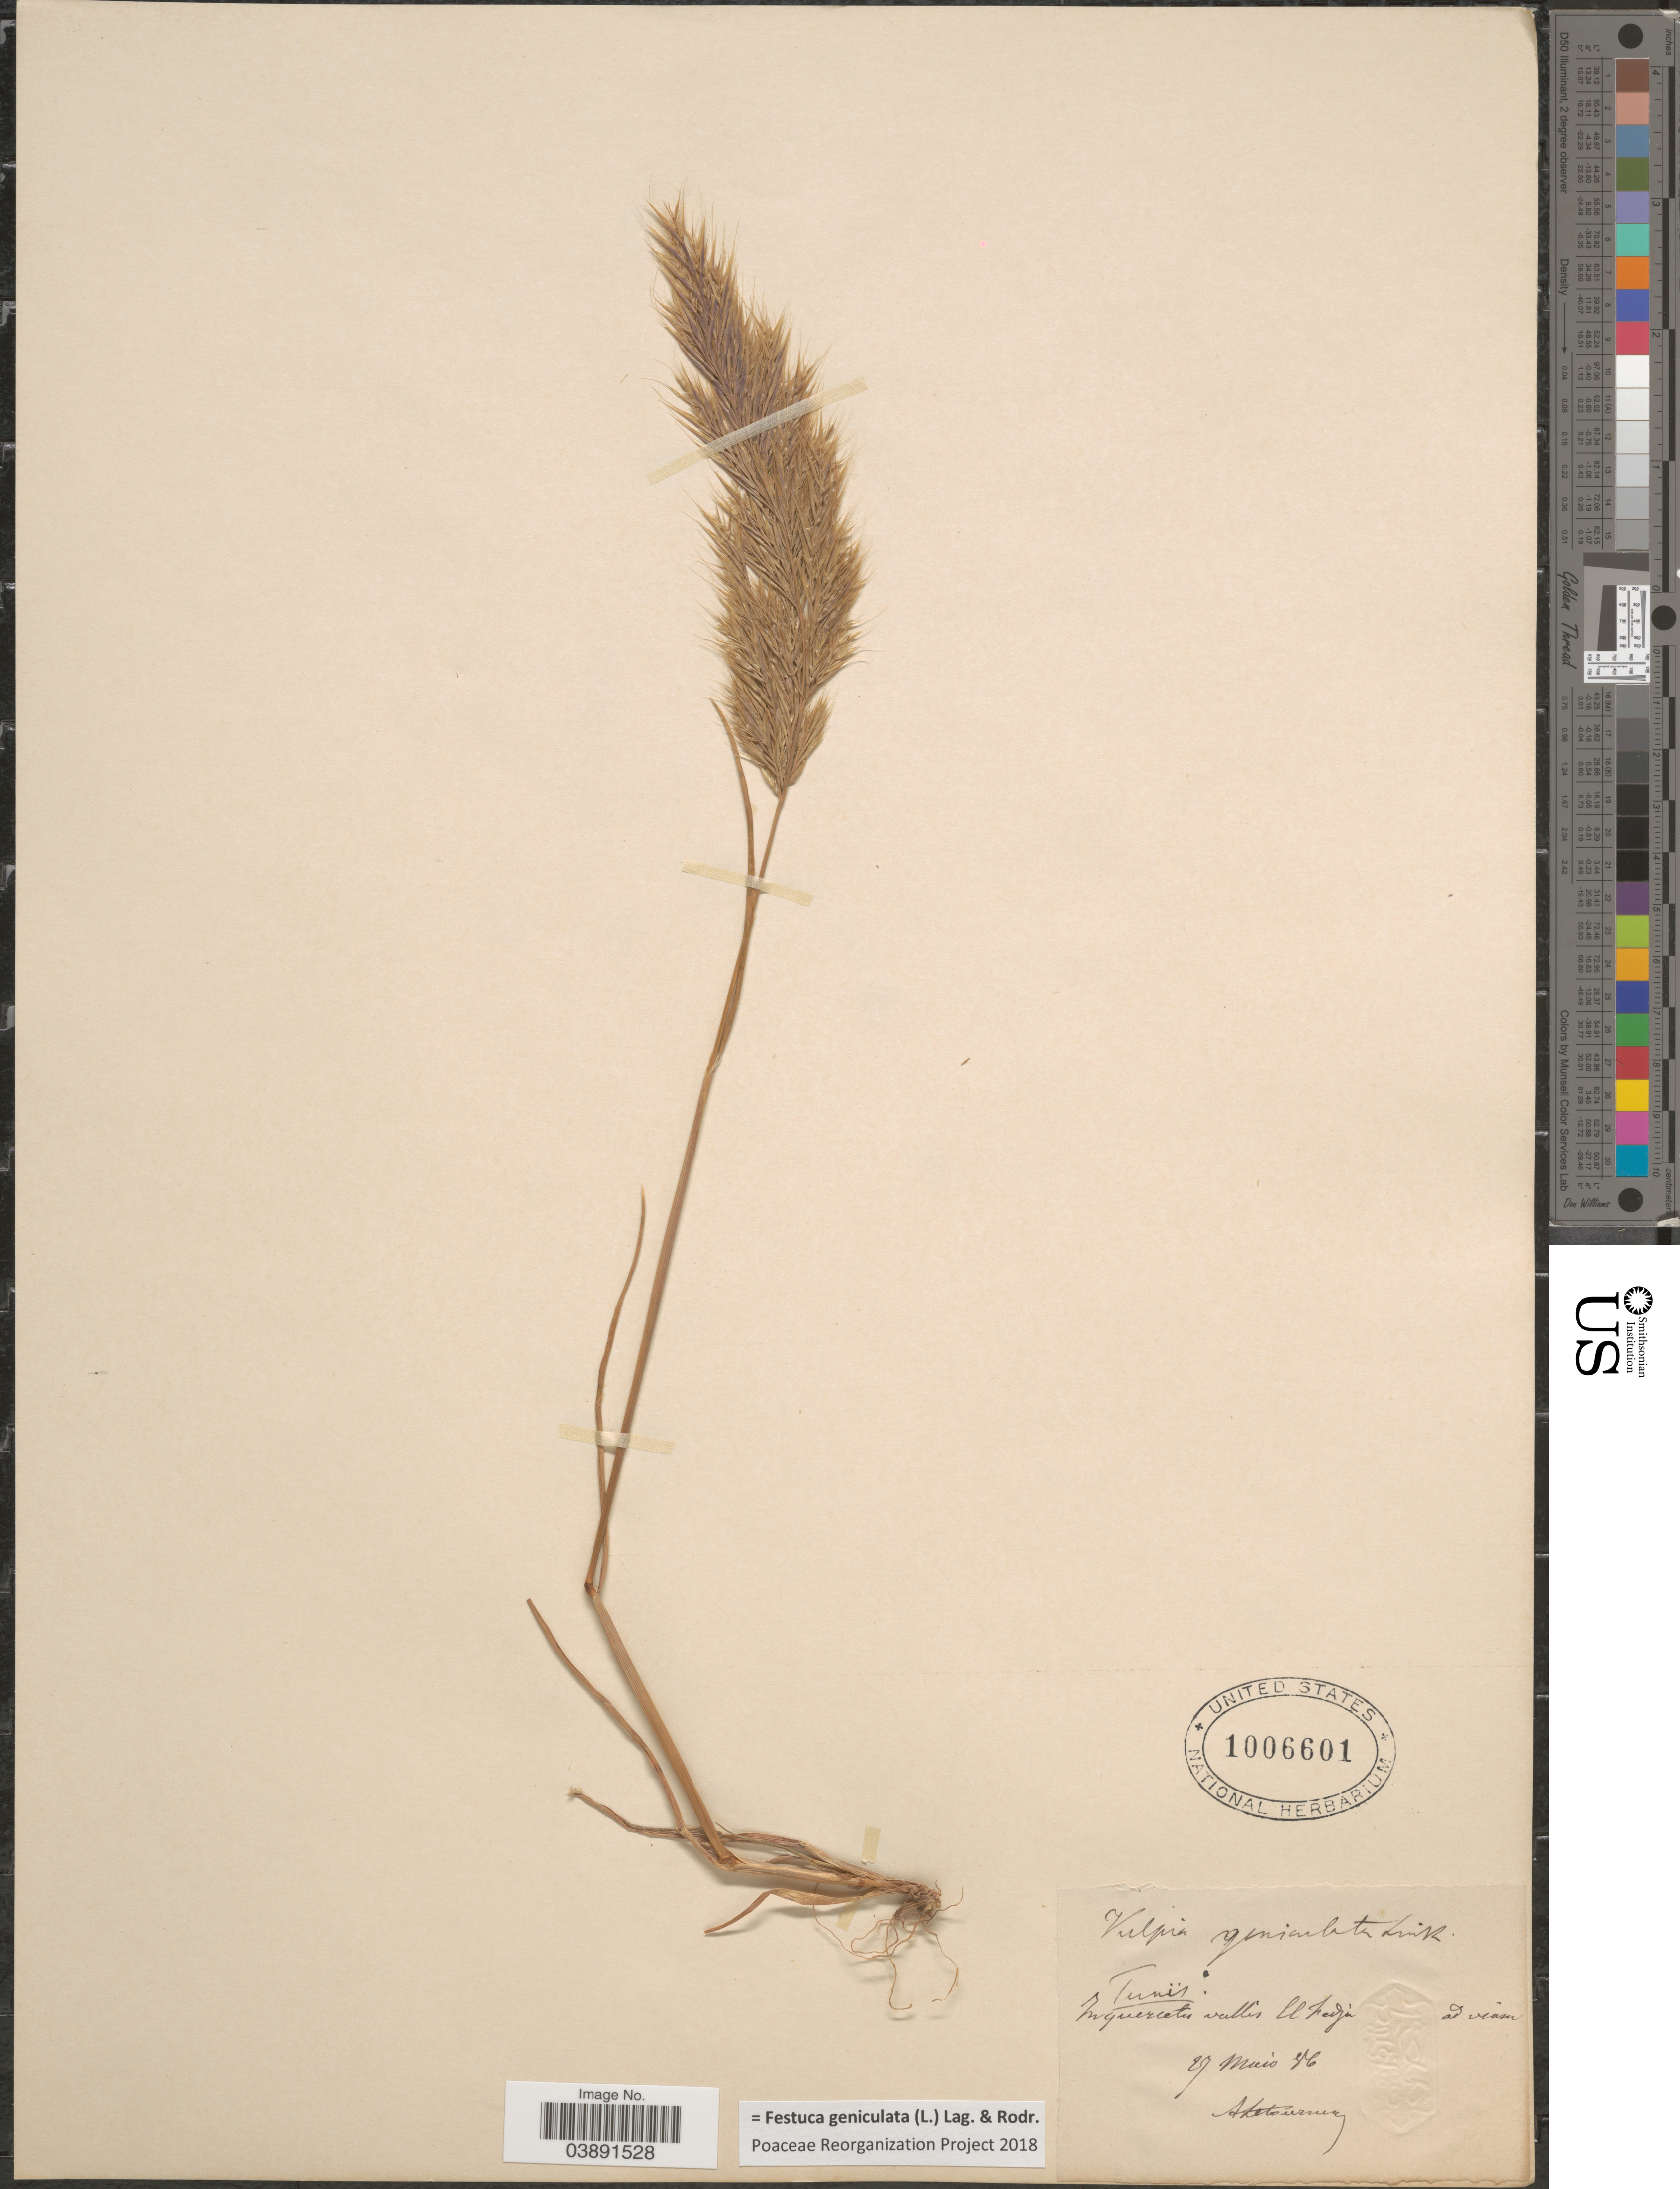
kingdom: Plantae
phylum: Tracheophyta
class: Liliopsida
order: Poales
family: Poaceae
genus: Festuca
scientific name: Festuca geniculata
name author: (L.) Lag. & Rodr.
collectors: A. Letourneux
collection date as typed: Transcribed d/m/y: 27/5/86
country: Tunisia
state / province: Tunis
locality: In quercetis vallis El Fedja ad viam.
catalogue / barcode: US 1006601